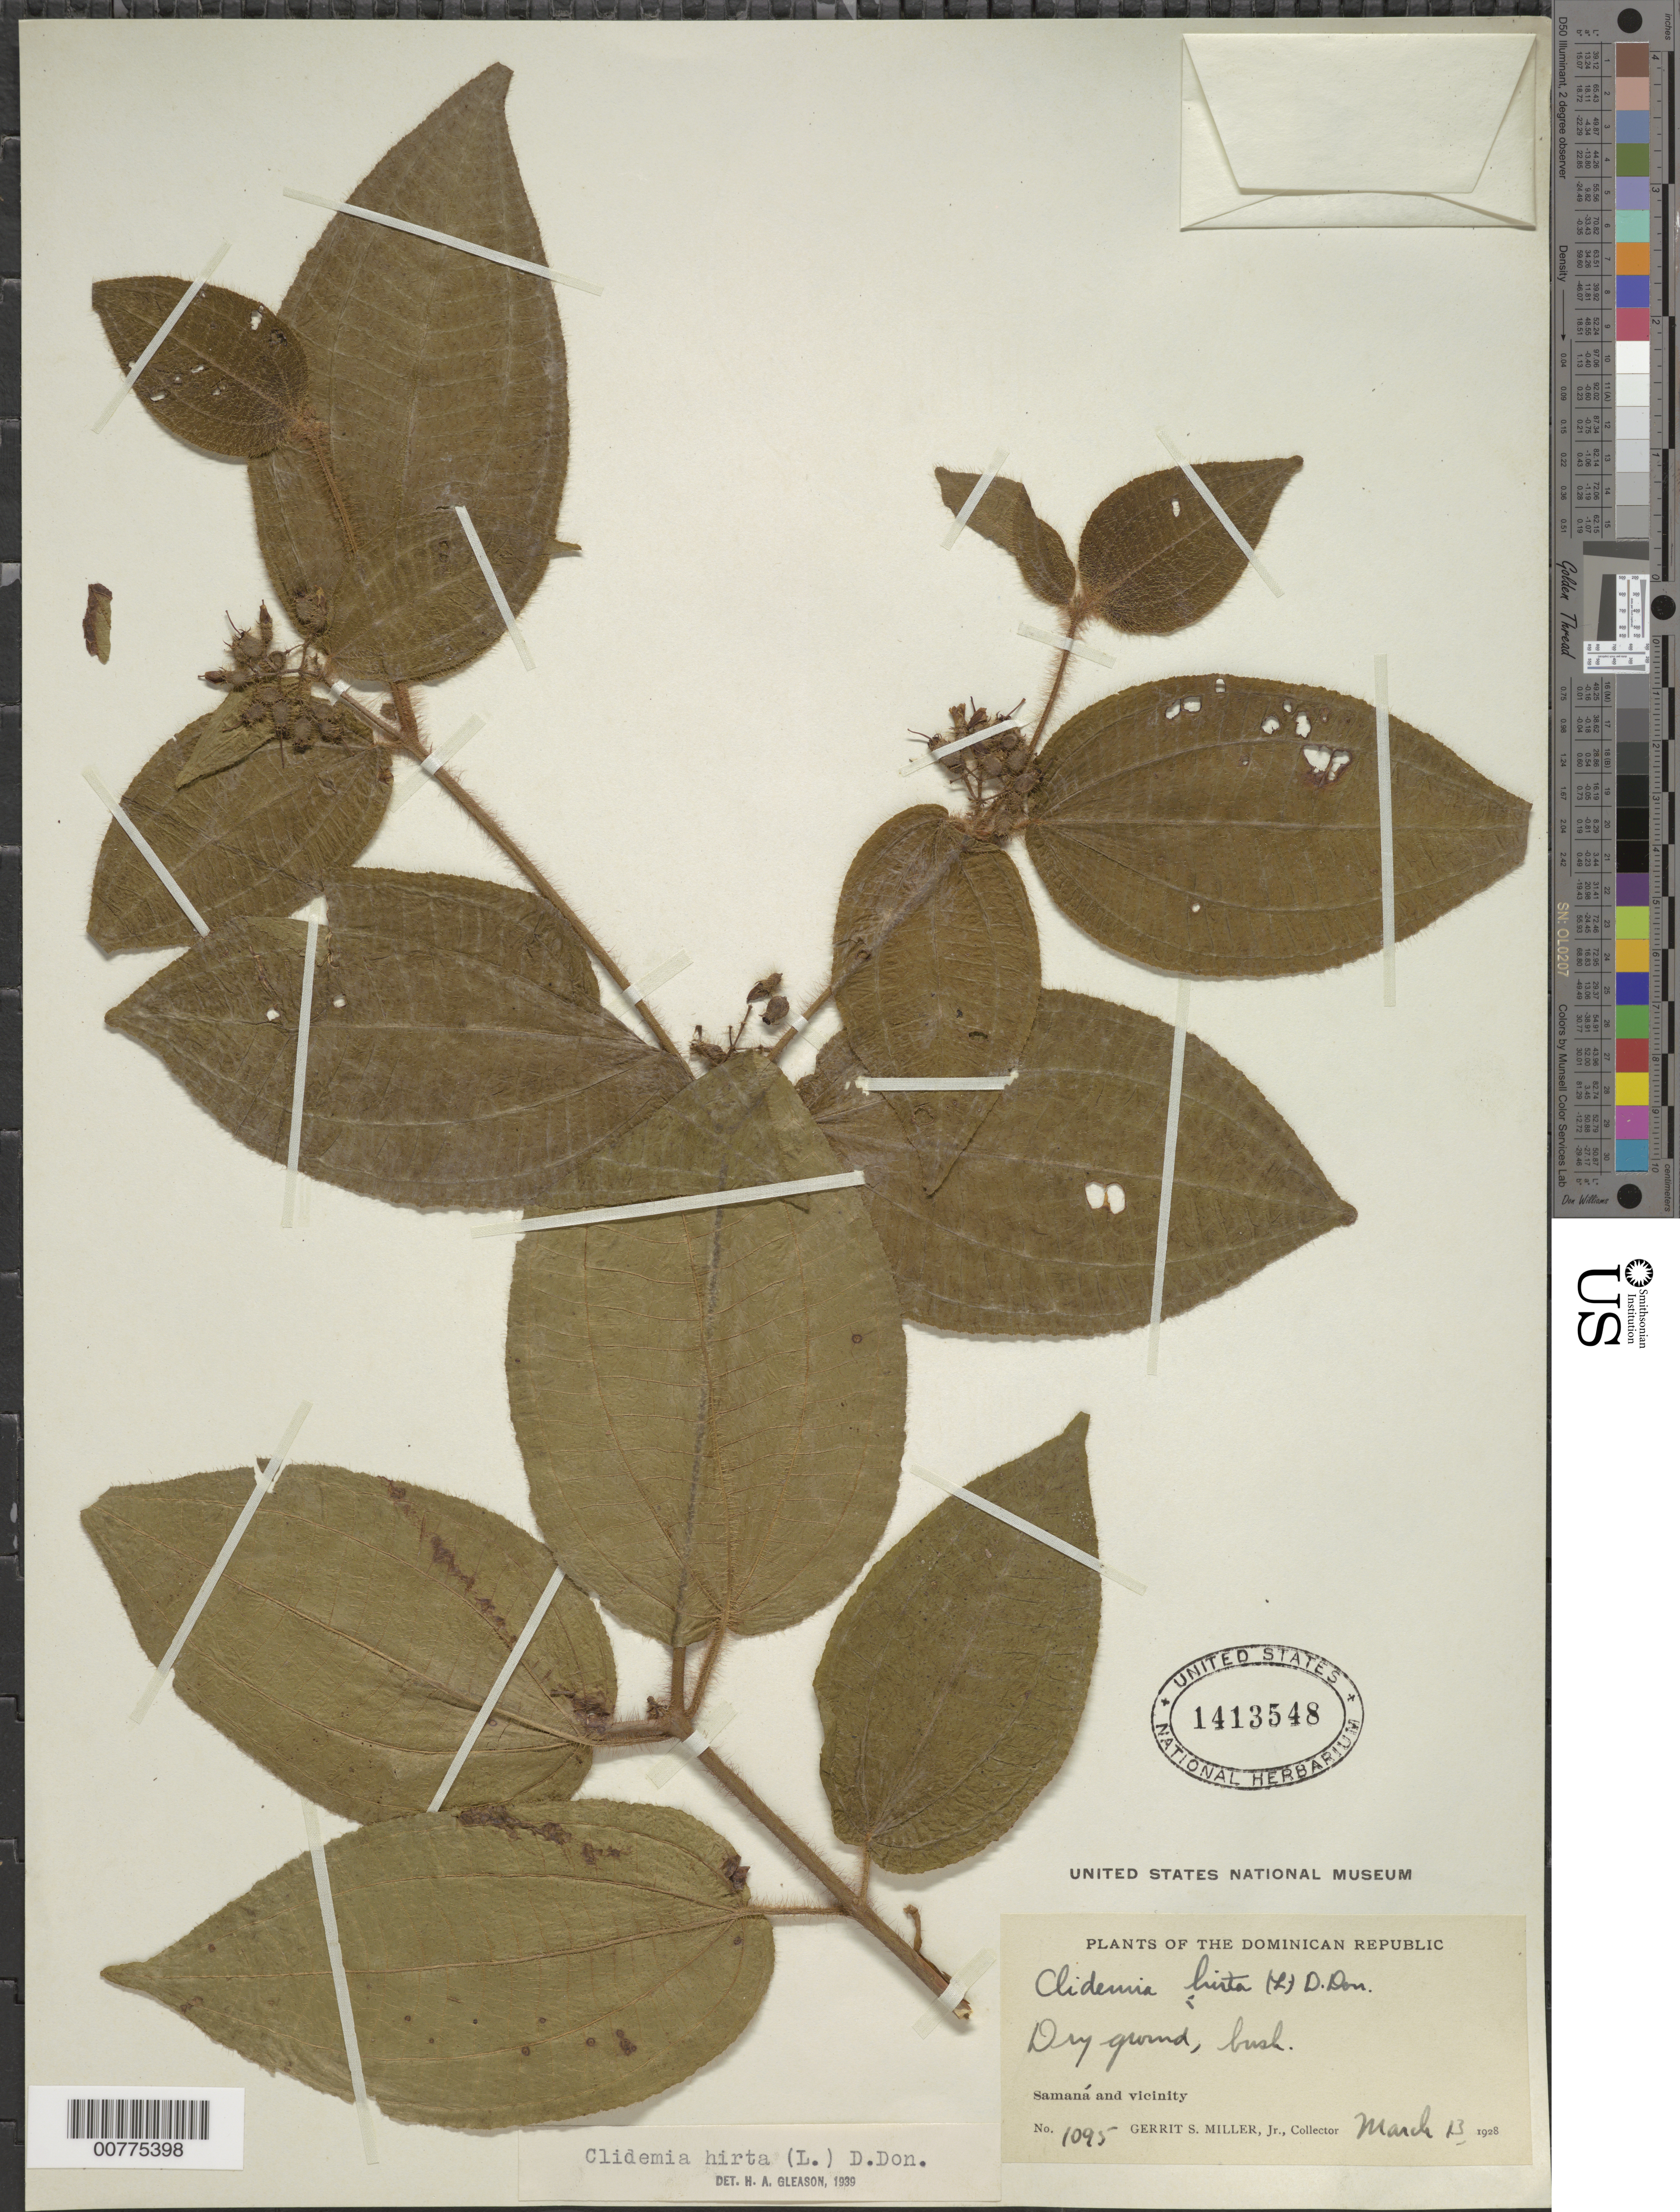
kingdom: Plantae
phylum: Tracheophyta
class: Magnoliopsida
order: Myrtales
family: Melastomataceae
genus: Clidemia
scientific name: Clidemia hirta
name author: (L.) D. Don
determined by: Gleason, H. A.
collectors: G. S. Miller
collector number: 1095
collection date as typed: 13 Mar 1928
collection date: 1928-03-13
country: Dominican Republic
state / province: Samana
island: Hispaniola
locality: Samaná and vicinity.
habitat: Dry ground.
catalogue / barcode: US 1413548